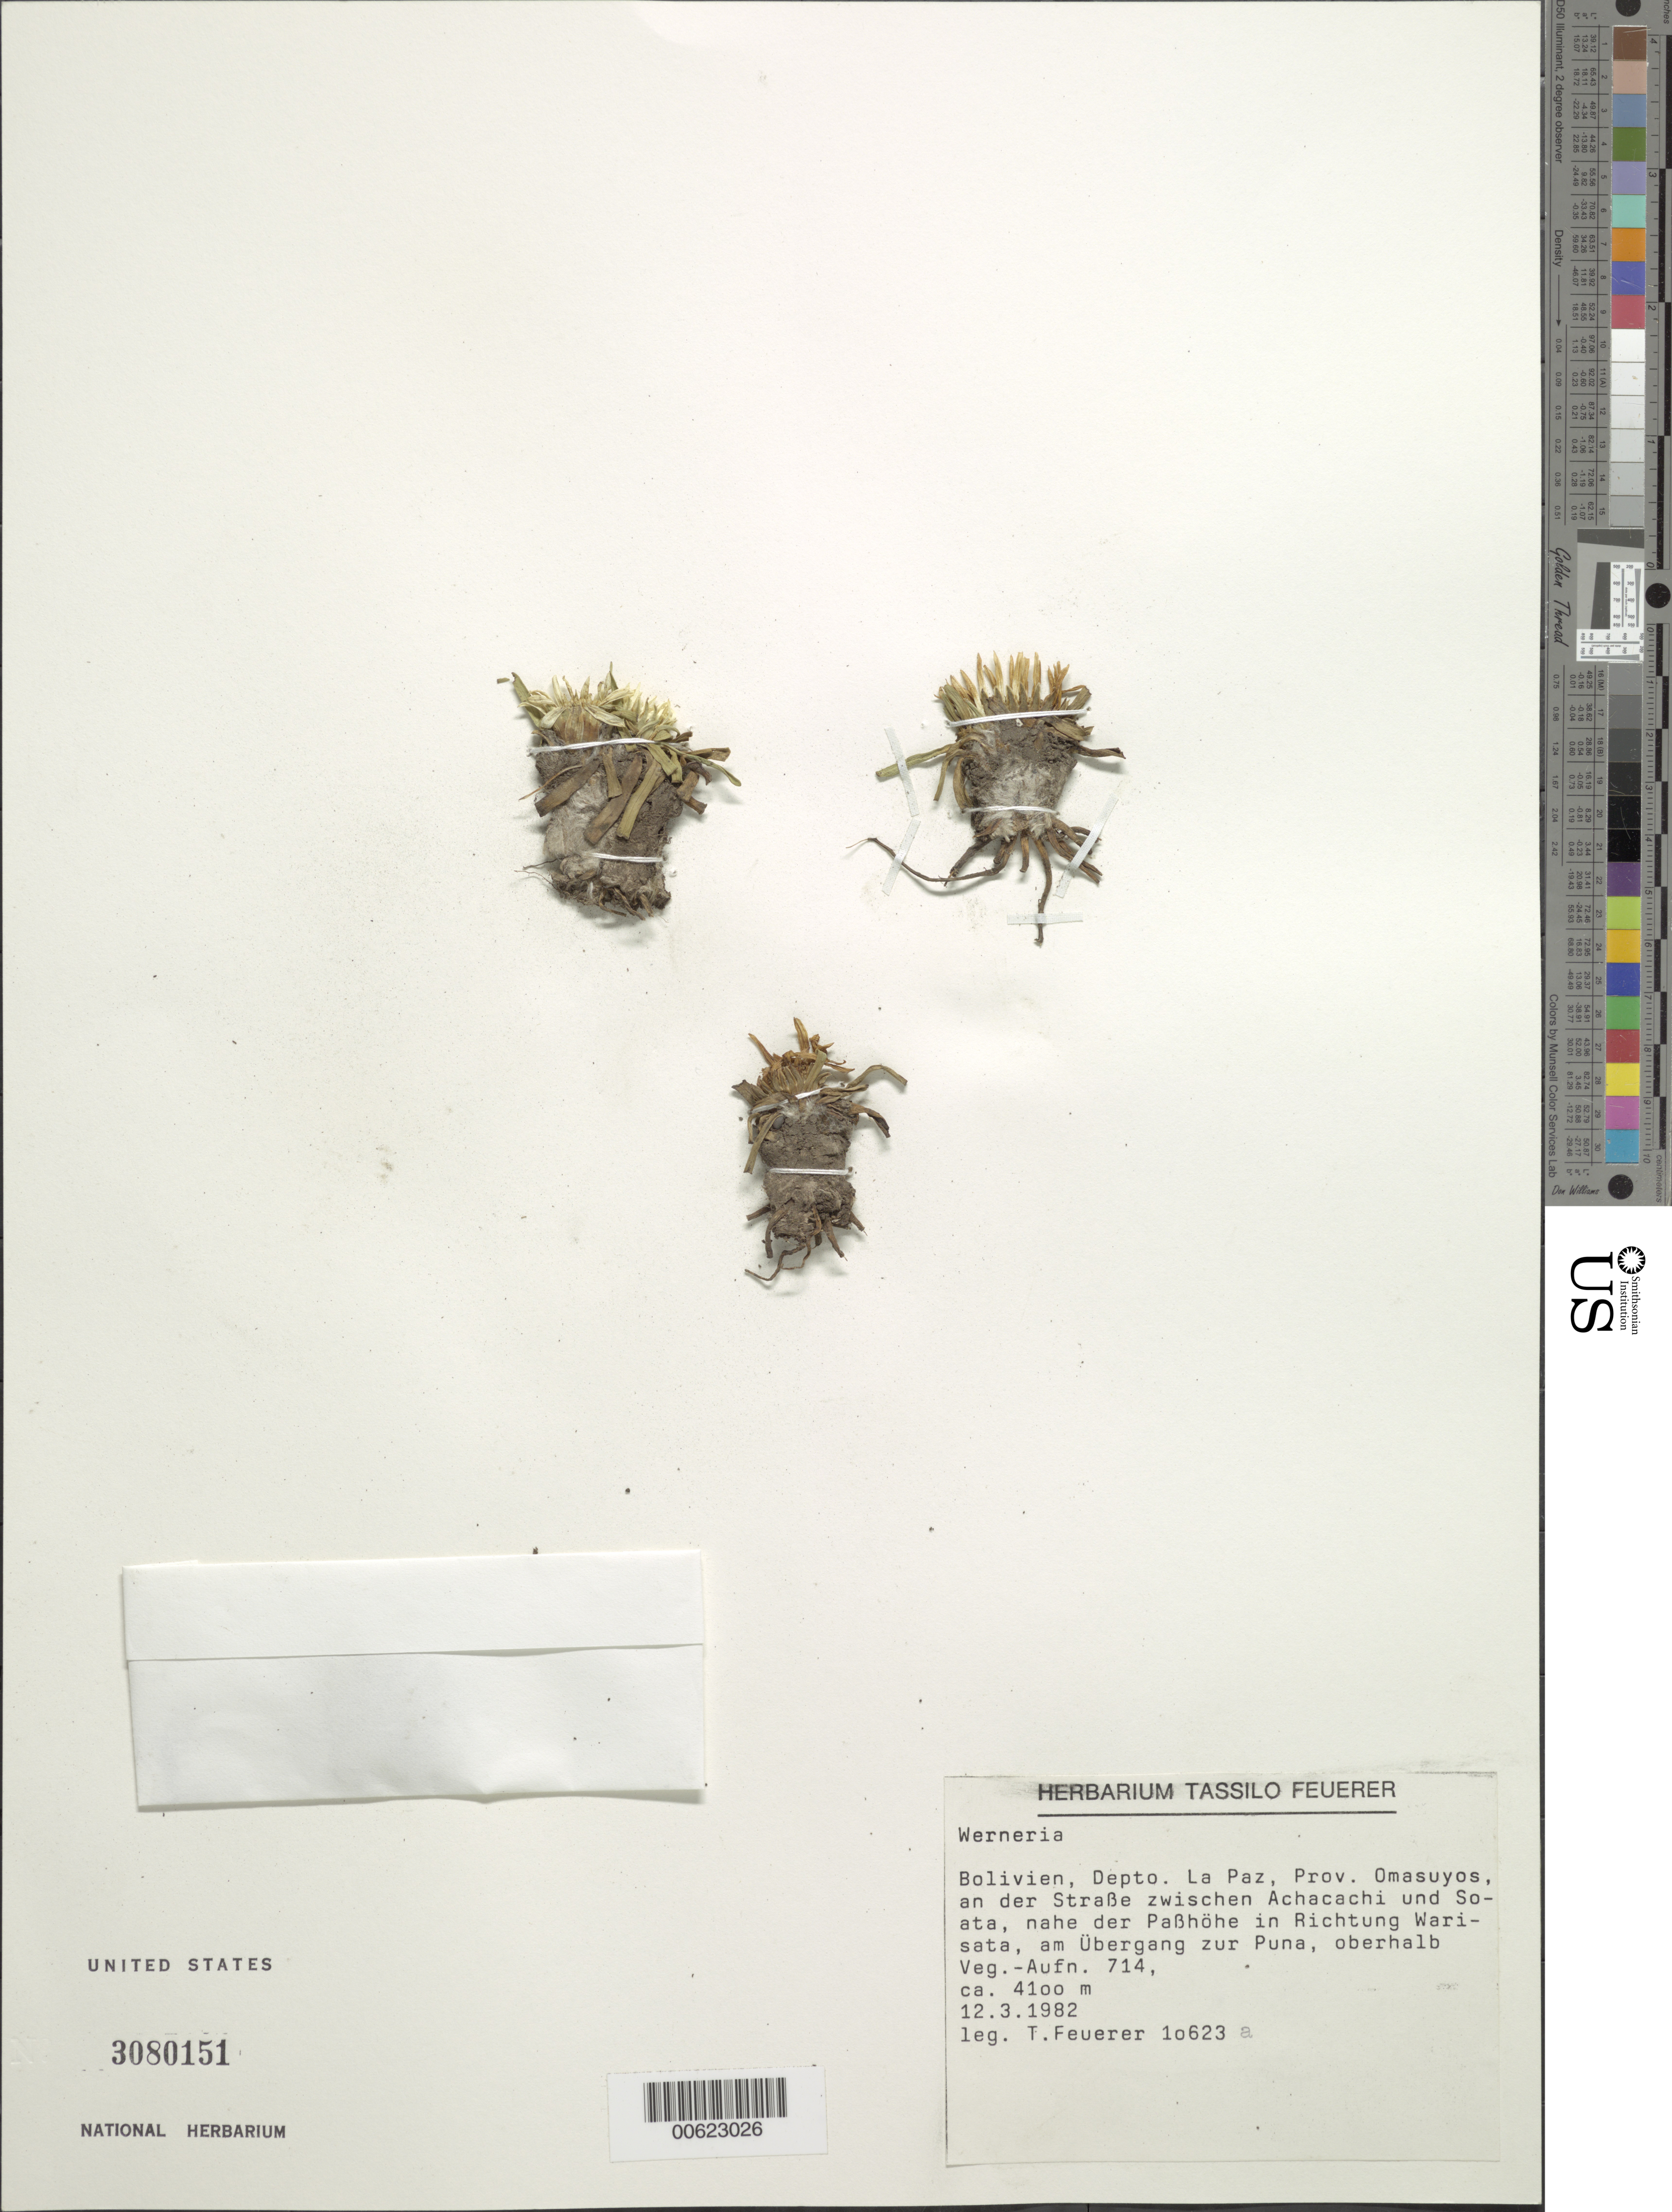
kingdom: Plantae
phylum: Tracheophyta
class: Magnoliopsida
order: Asterales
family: Asteraceae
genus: Werneria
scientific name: Werneria sp.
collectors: T. Feuerer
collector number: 10623A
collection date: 1982-03-12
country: Bolivia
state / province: La Paz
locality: Prov. Omasuyos, an der Strasse zwischen Achacachi und Sotata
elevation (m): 4100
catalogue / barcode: US 3080151